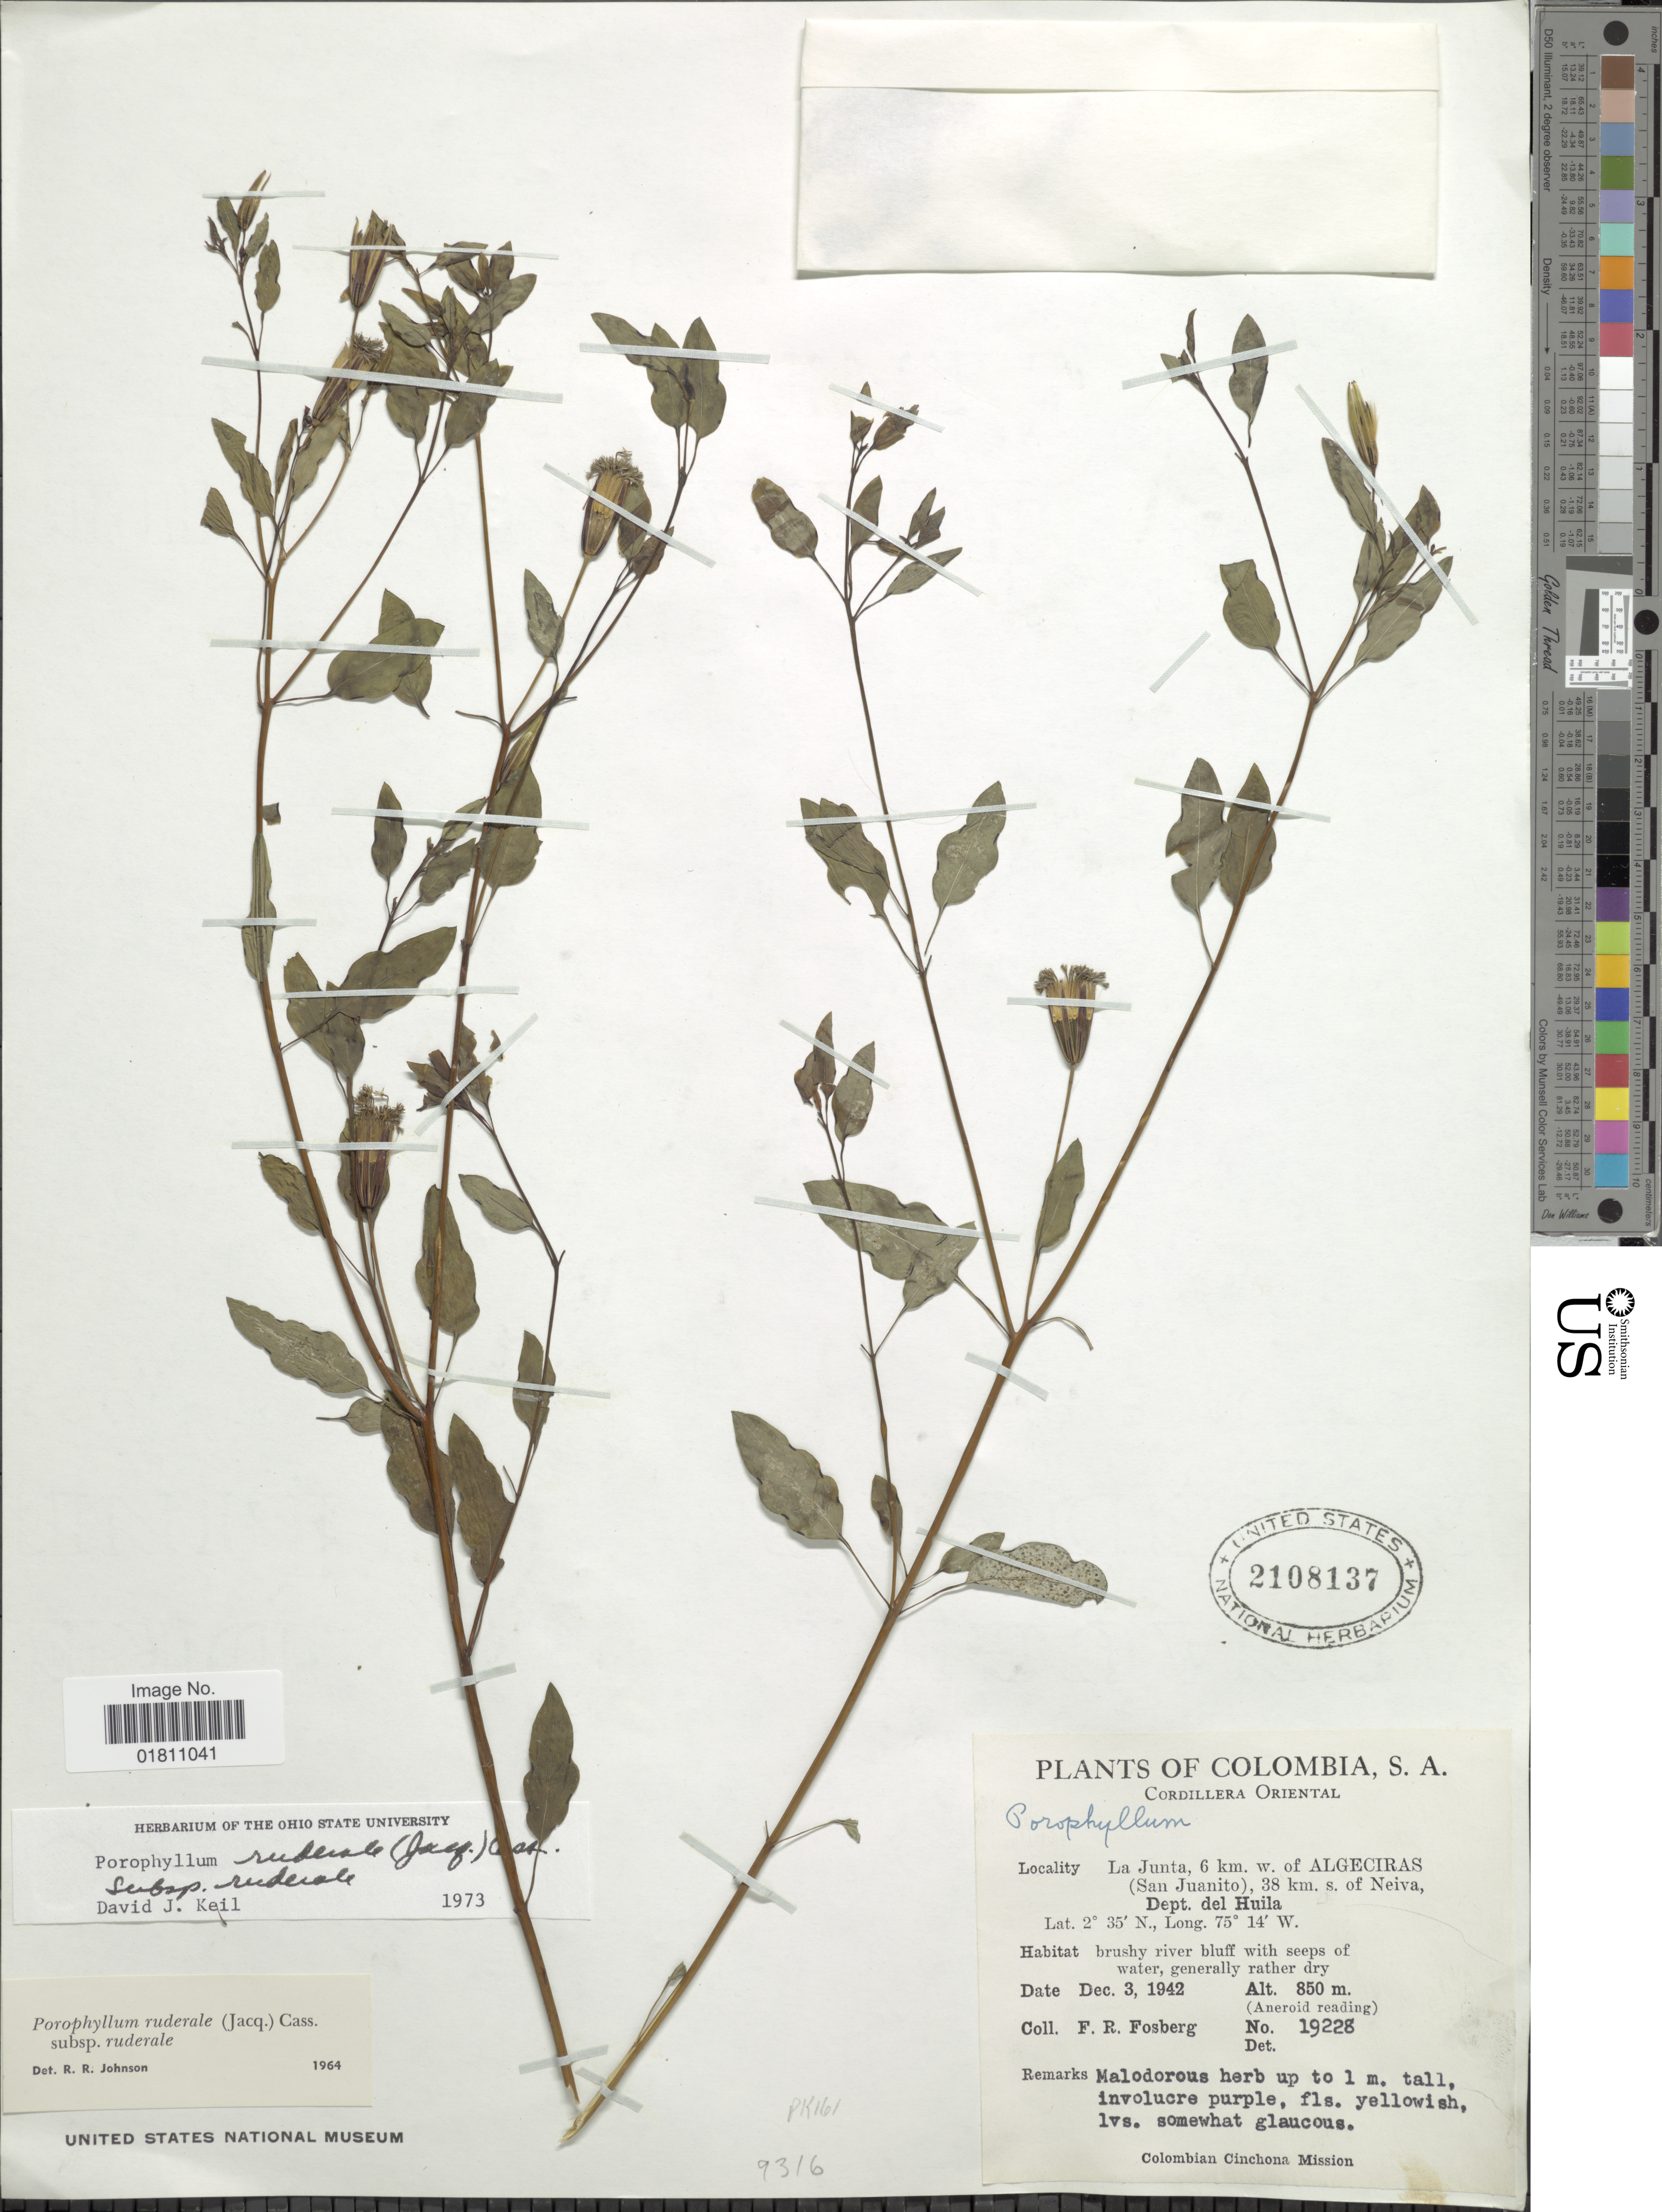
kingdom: Plantae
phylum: Tracheophyta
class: Magnoliopsida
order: Asterales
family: Asteraceae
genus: Porophyllum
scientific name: Porophyllum ruderale subsp. ruderale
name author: (Jacq.) Cass.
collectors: F. R. Fosberg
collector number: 19228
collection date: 1942-12-03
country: Colombia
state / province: Huila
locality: Cordillera Oriental, La Junta, 6 km w. of Algeciras (San Juanito), 38 km s of Neiva, Dept del Huila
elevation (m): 850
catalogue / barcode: US 2108137